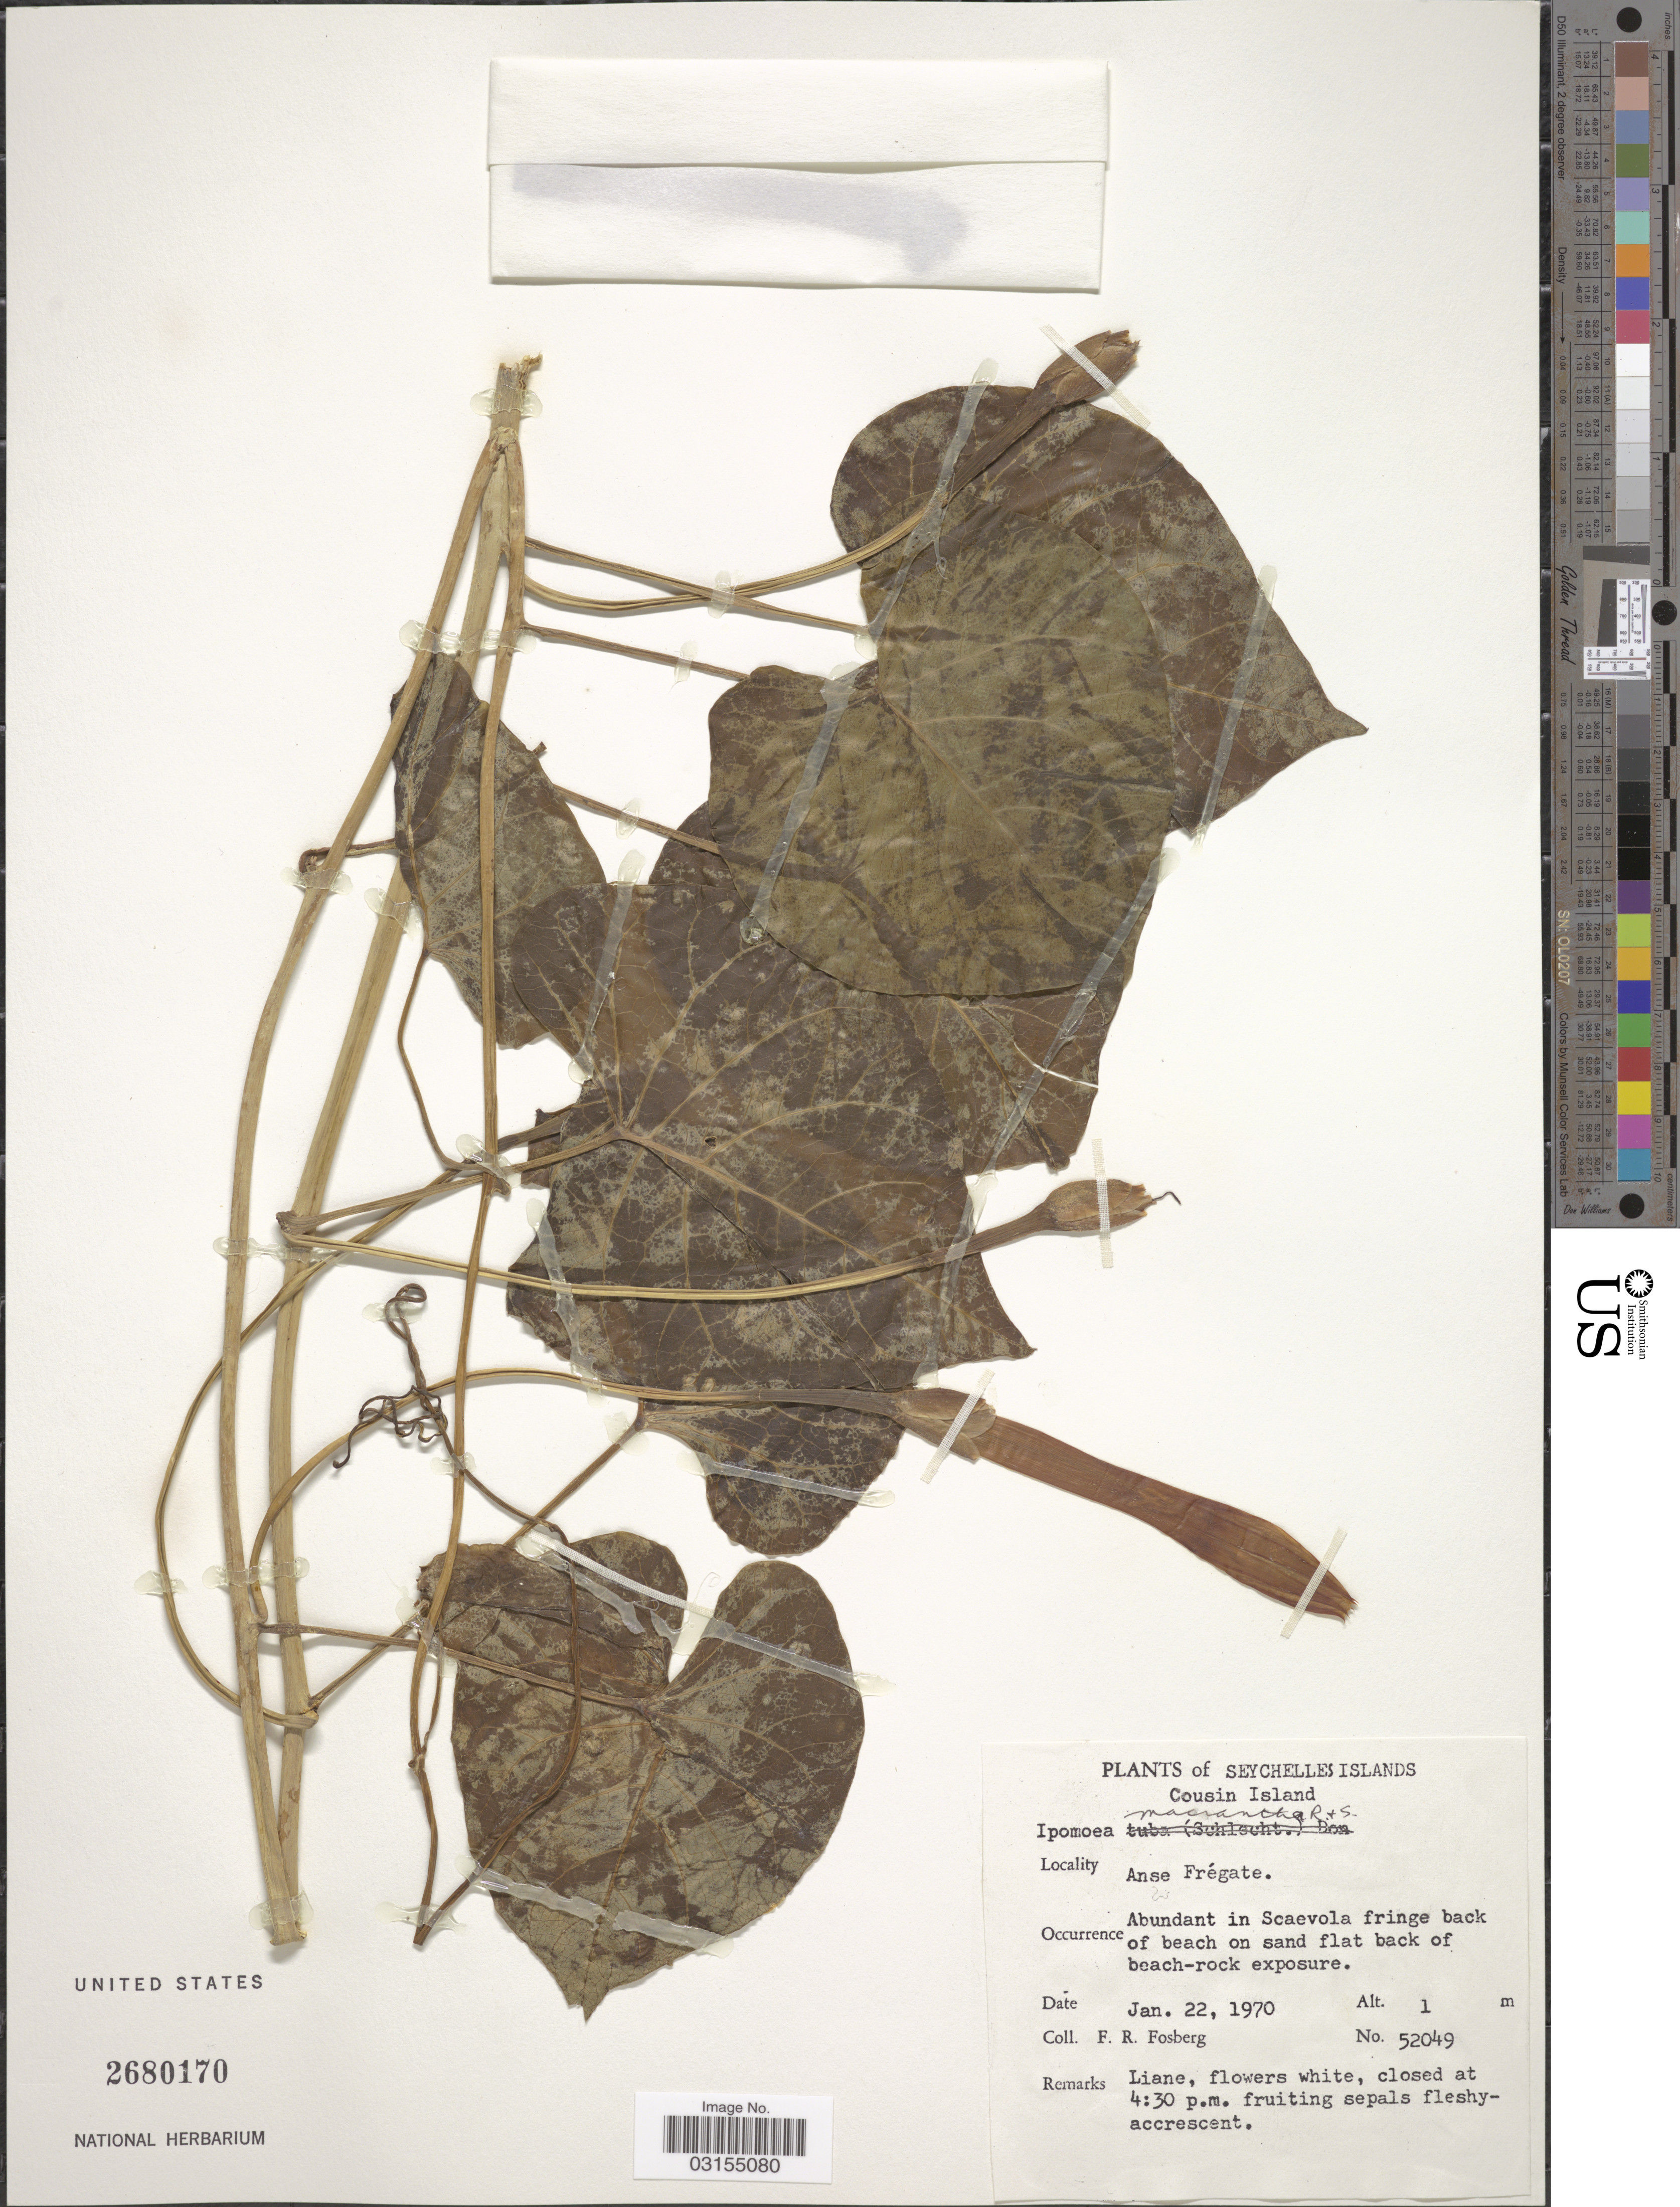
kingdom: Plantae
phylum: Tracheophyta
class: Magnoliopsida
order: Solanales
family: Convolvulaceae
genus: Ipomoea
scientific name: Ipomoea macrantha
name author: Roem. & Schult.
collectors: F. R. Fosberg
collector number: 52049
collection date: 1970-01-22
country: Seychelles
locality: Seychelles Islands. Cousin Island. Anse Frégate.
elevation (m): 1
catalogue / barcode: US 2680170